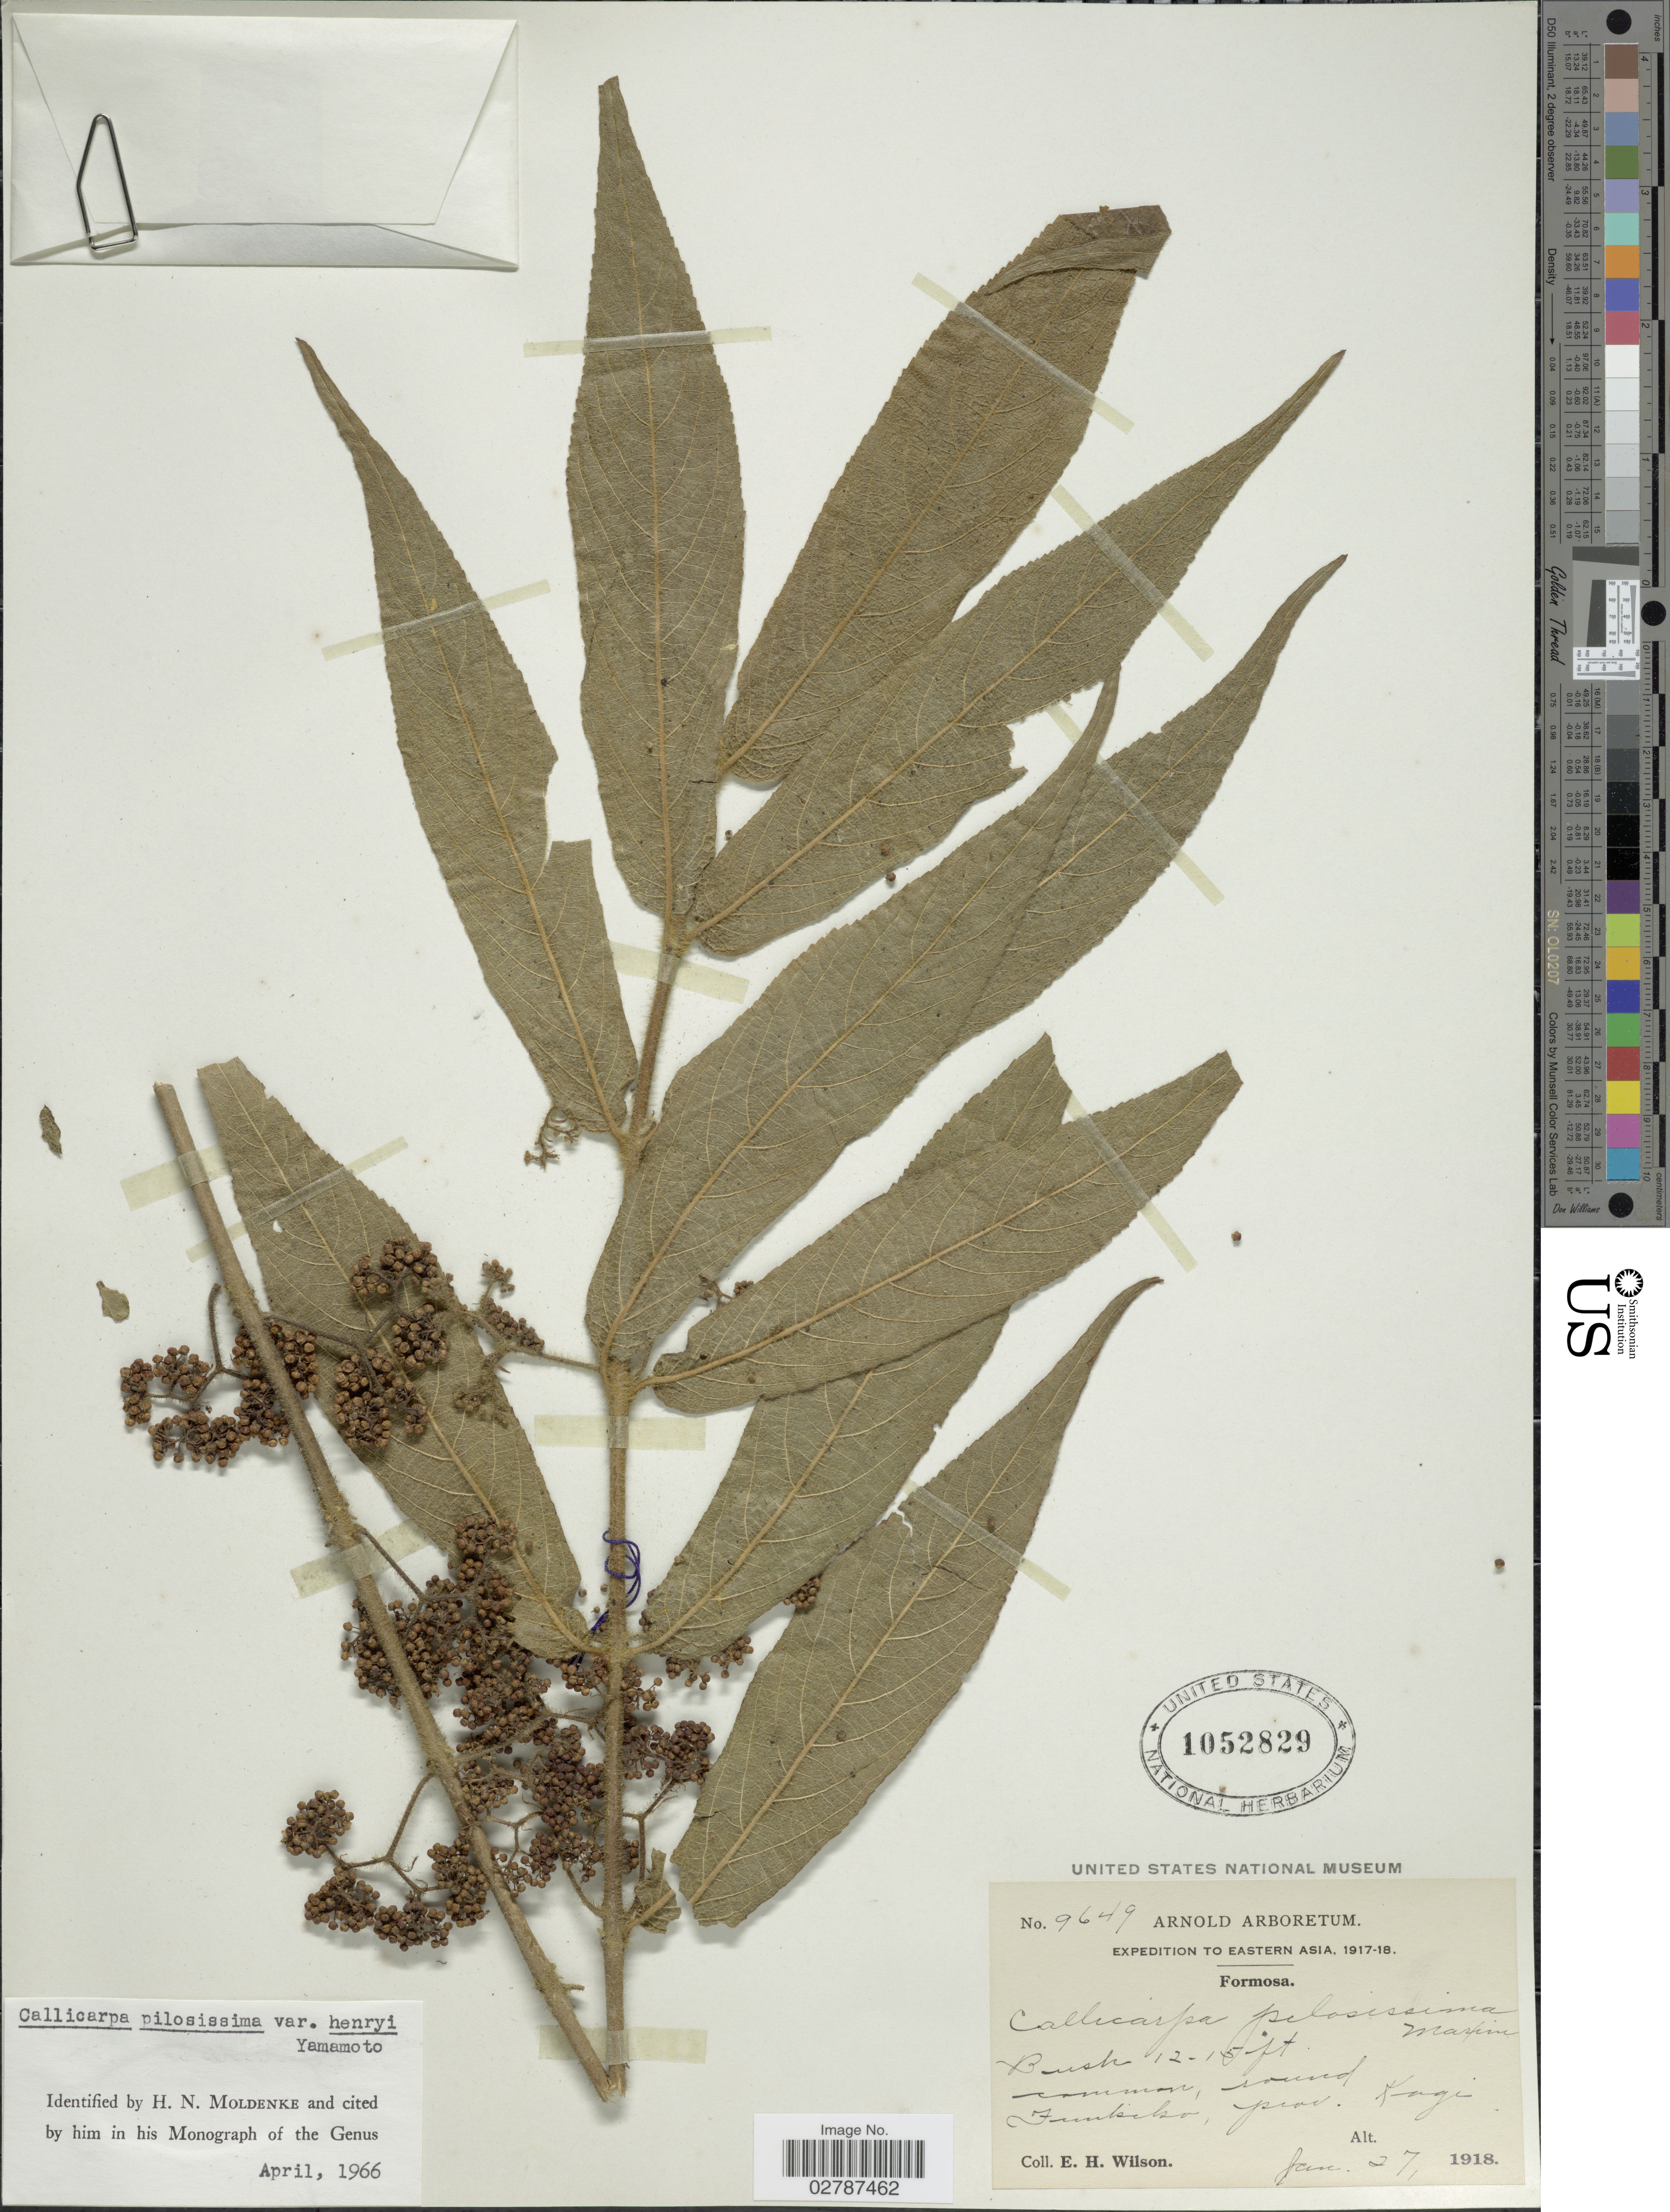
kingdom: Plantae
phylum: Tracheophyta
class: Magnoliopsida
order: Lamiales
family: Lamiaceae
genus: Callicarpa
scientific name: Callicarpa pilosissima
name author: Maxim.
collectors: E. Wilson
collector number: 9649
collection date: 1918-01-27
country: Taiwan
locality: Eastern Asia. Formosa. Funkiko, prov. Kagi.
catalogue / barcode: US 1052829